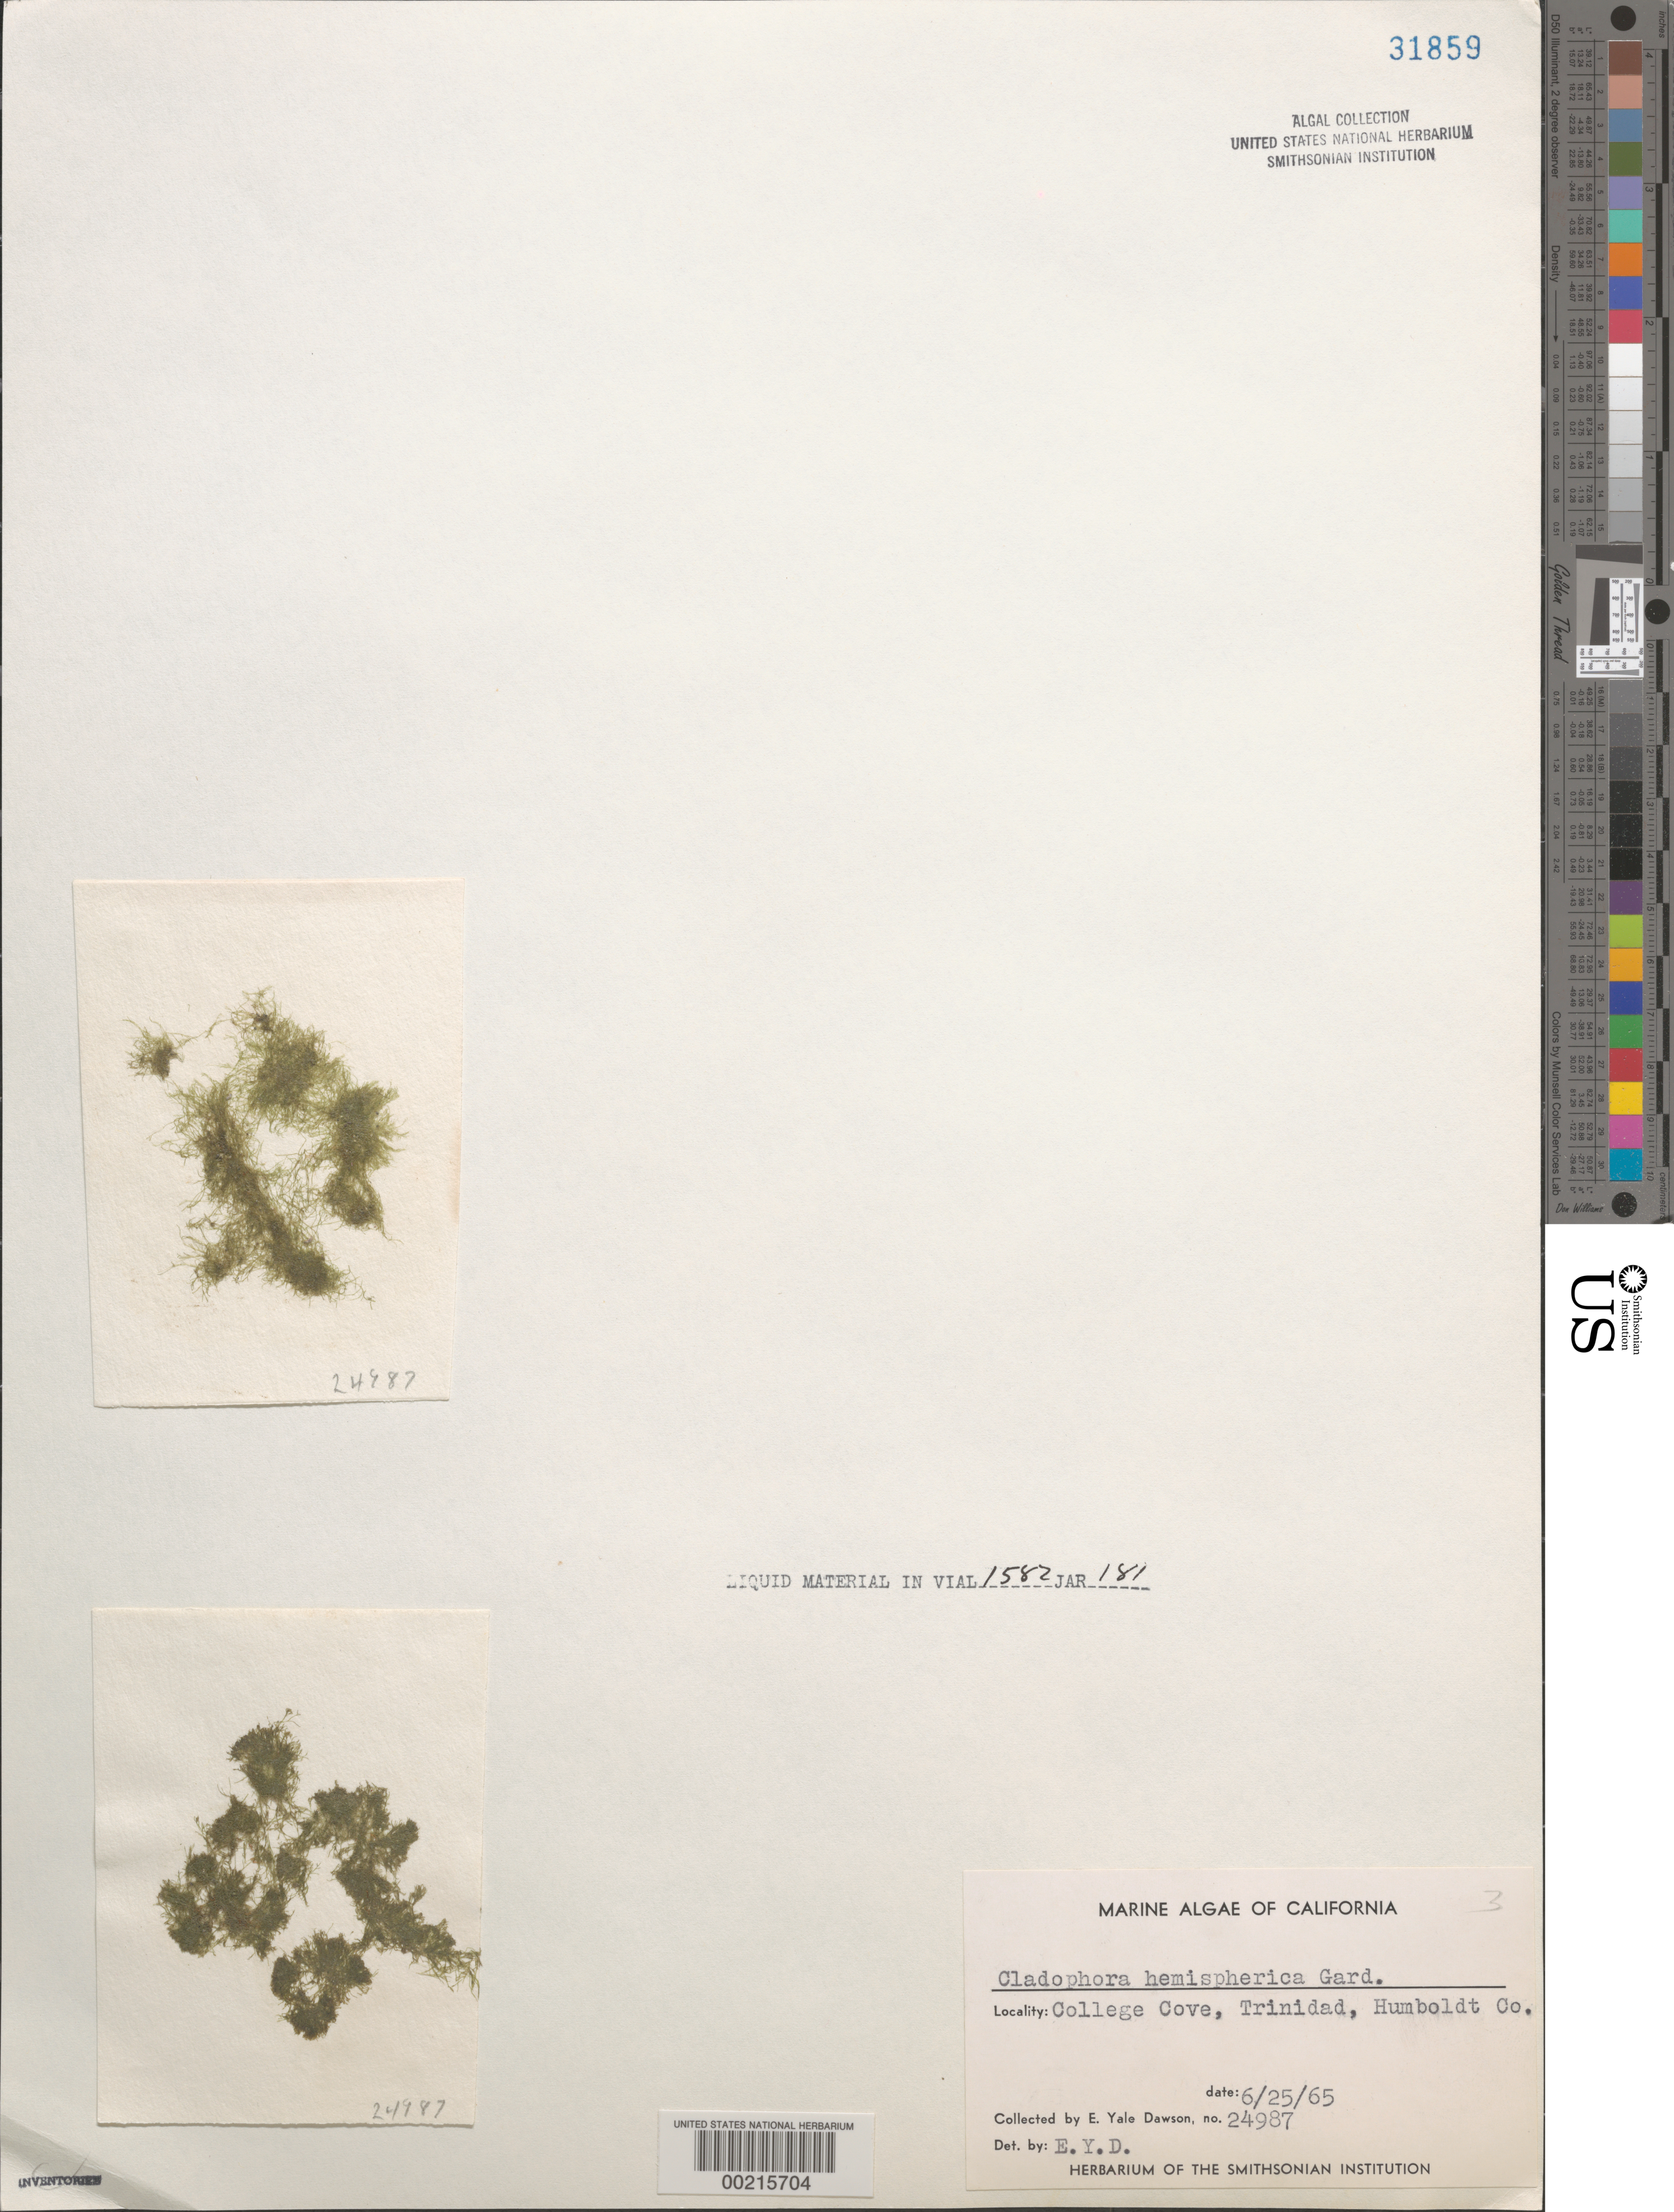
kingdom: Plantae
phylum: Chlorophyta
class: Ulvophyceae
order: Cladophorales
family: Cladophoraceae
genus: Cladophora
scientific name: Cladophora columbiana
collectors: E. Y. Dawson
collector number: EYD 24987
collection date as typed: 25 Jun 1965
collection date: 1965-06-25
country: United States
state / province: California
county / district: Humboldt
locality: College Cove, Trinidad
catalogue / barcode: US 31859